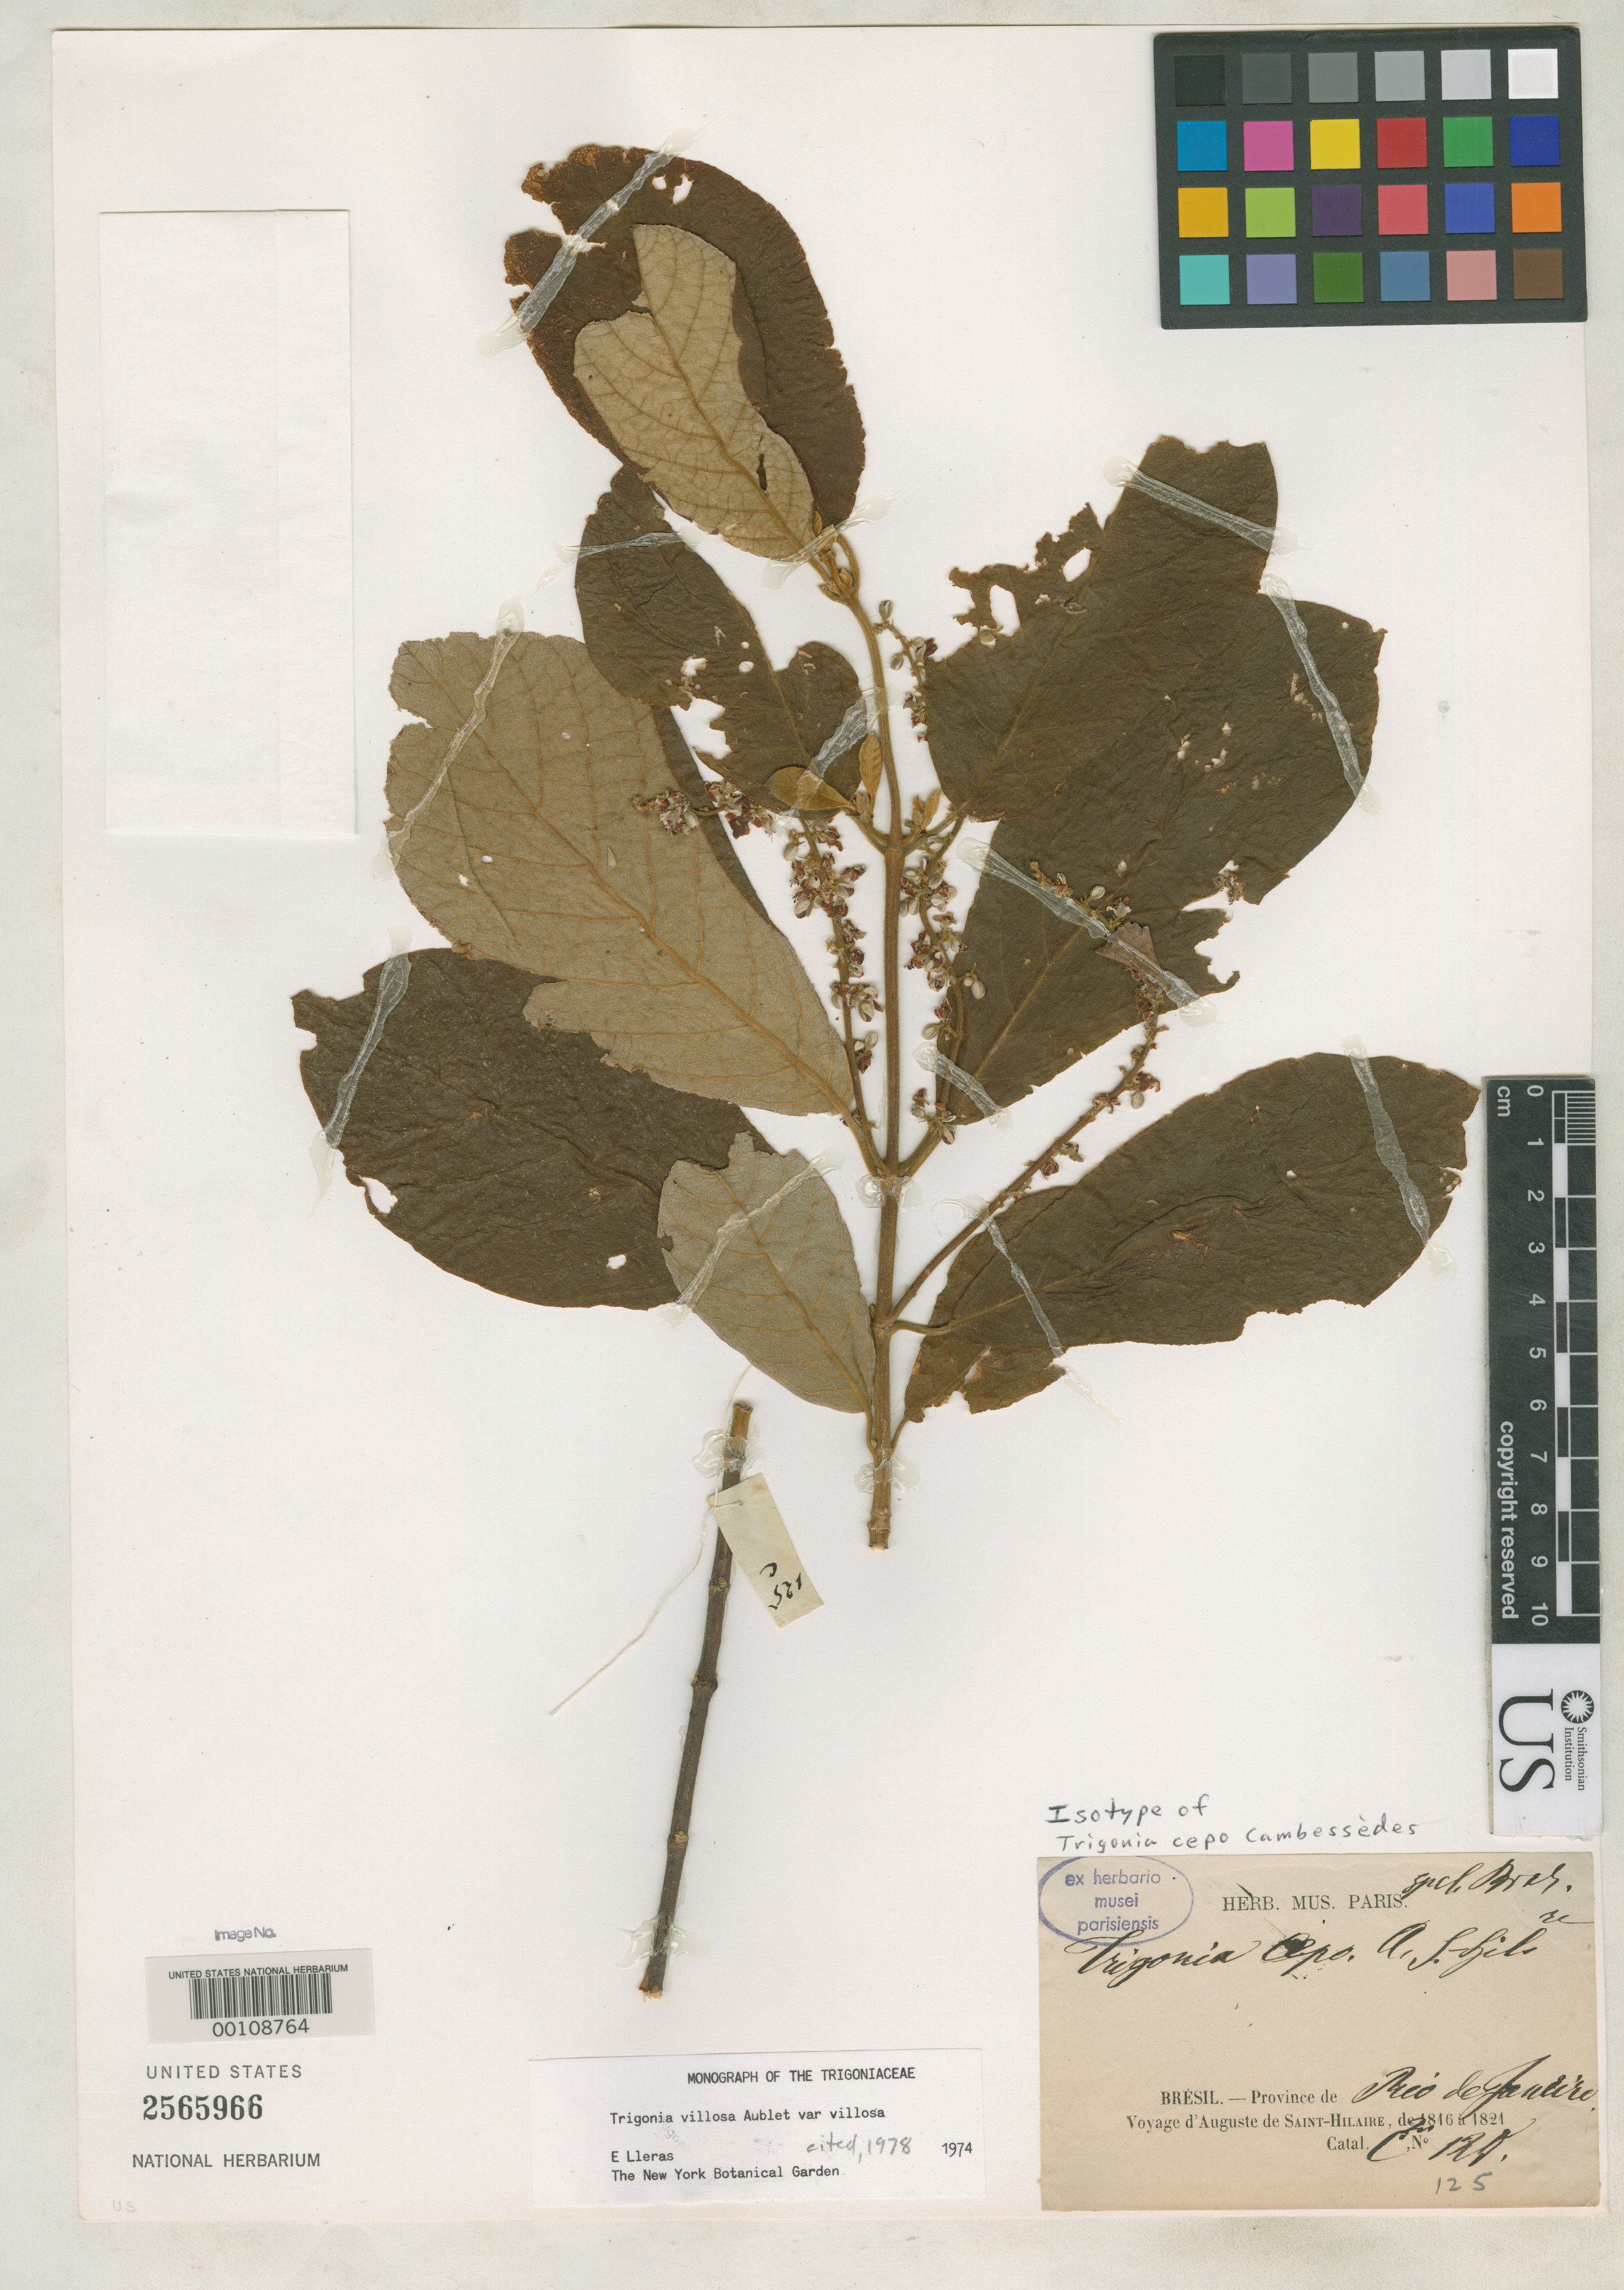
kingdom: Plantae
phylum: Tracheophyta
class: Magnoliopsida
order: Malpighiales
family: Trigoniaceae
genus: Trigonia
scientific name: Trigonia cepo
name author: Cambess. in A. St.-Hil.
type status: Isotype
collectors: A. F. C. P. de Saint-Hilaire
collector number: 125 c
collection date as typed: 1816 to -- --- 1821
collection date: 1816/1821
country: Brazil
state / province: Rio de Janeiro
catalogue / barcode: US 2565966